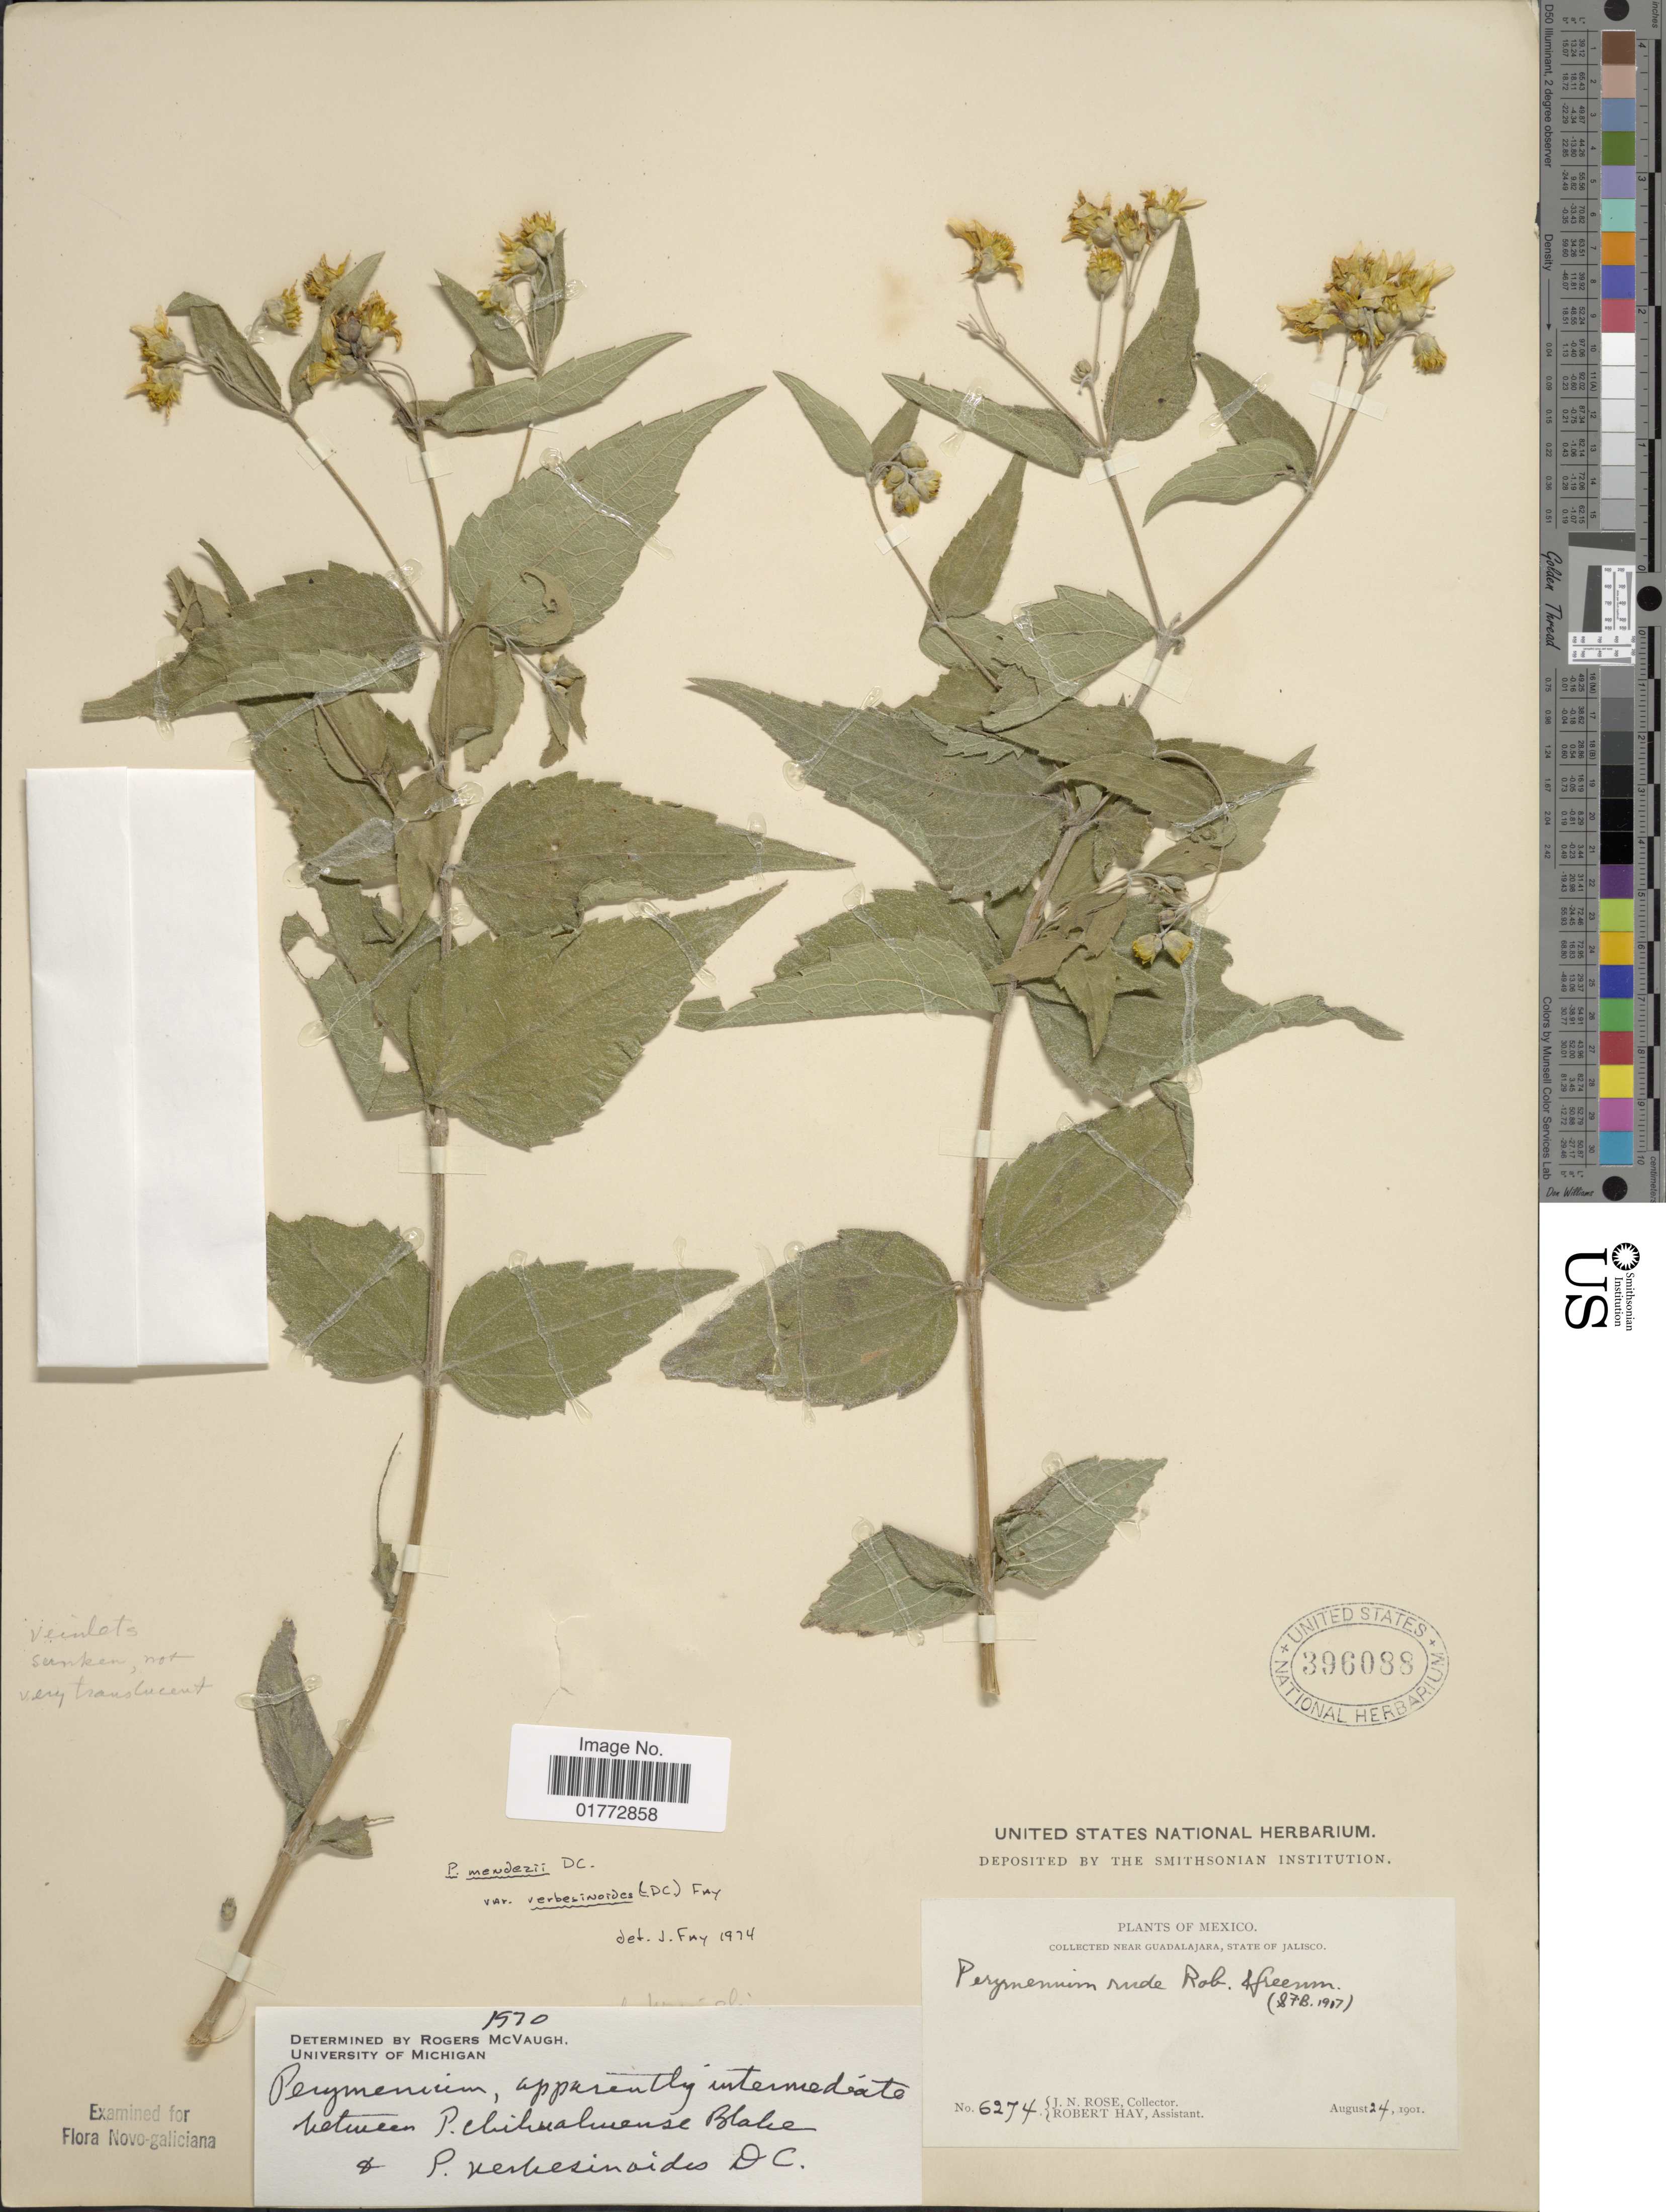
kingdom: Plantae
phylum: Tracheophyta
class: Magnoliopsida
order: Asterales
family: Asteraceae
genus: Perymenium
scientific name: Perymenium mendezii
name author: DC.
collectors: J. N. Rose & R. Hay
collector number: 6274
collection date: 1901-08-24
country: Mexico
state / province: Jalisco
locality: Near Guadalajara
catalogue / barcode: US 396088